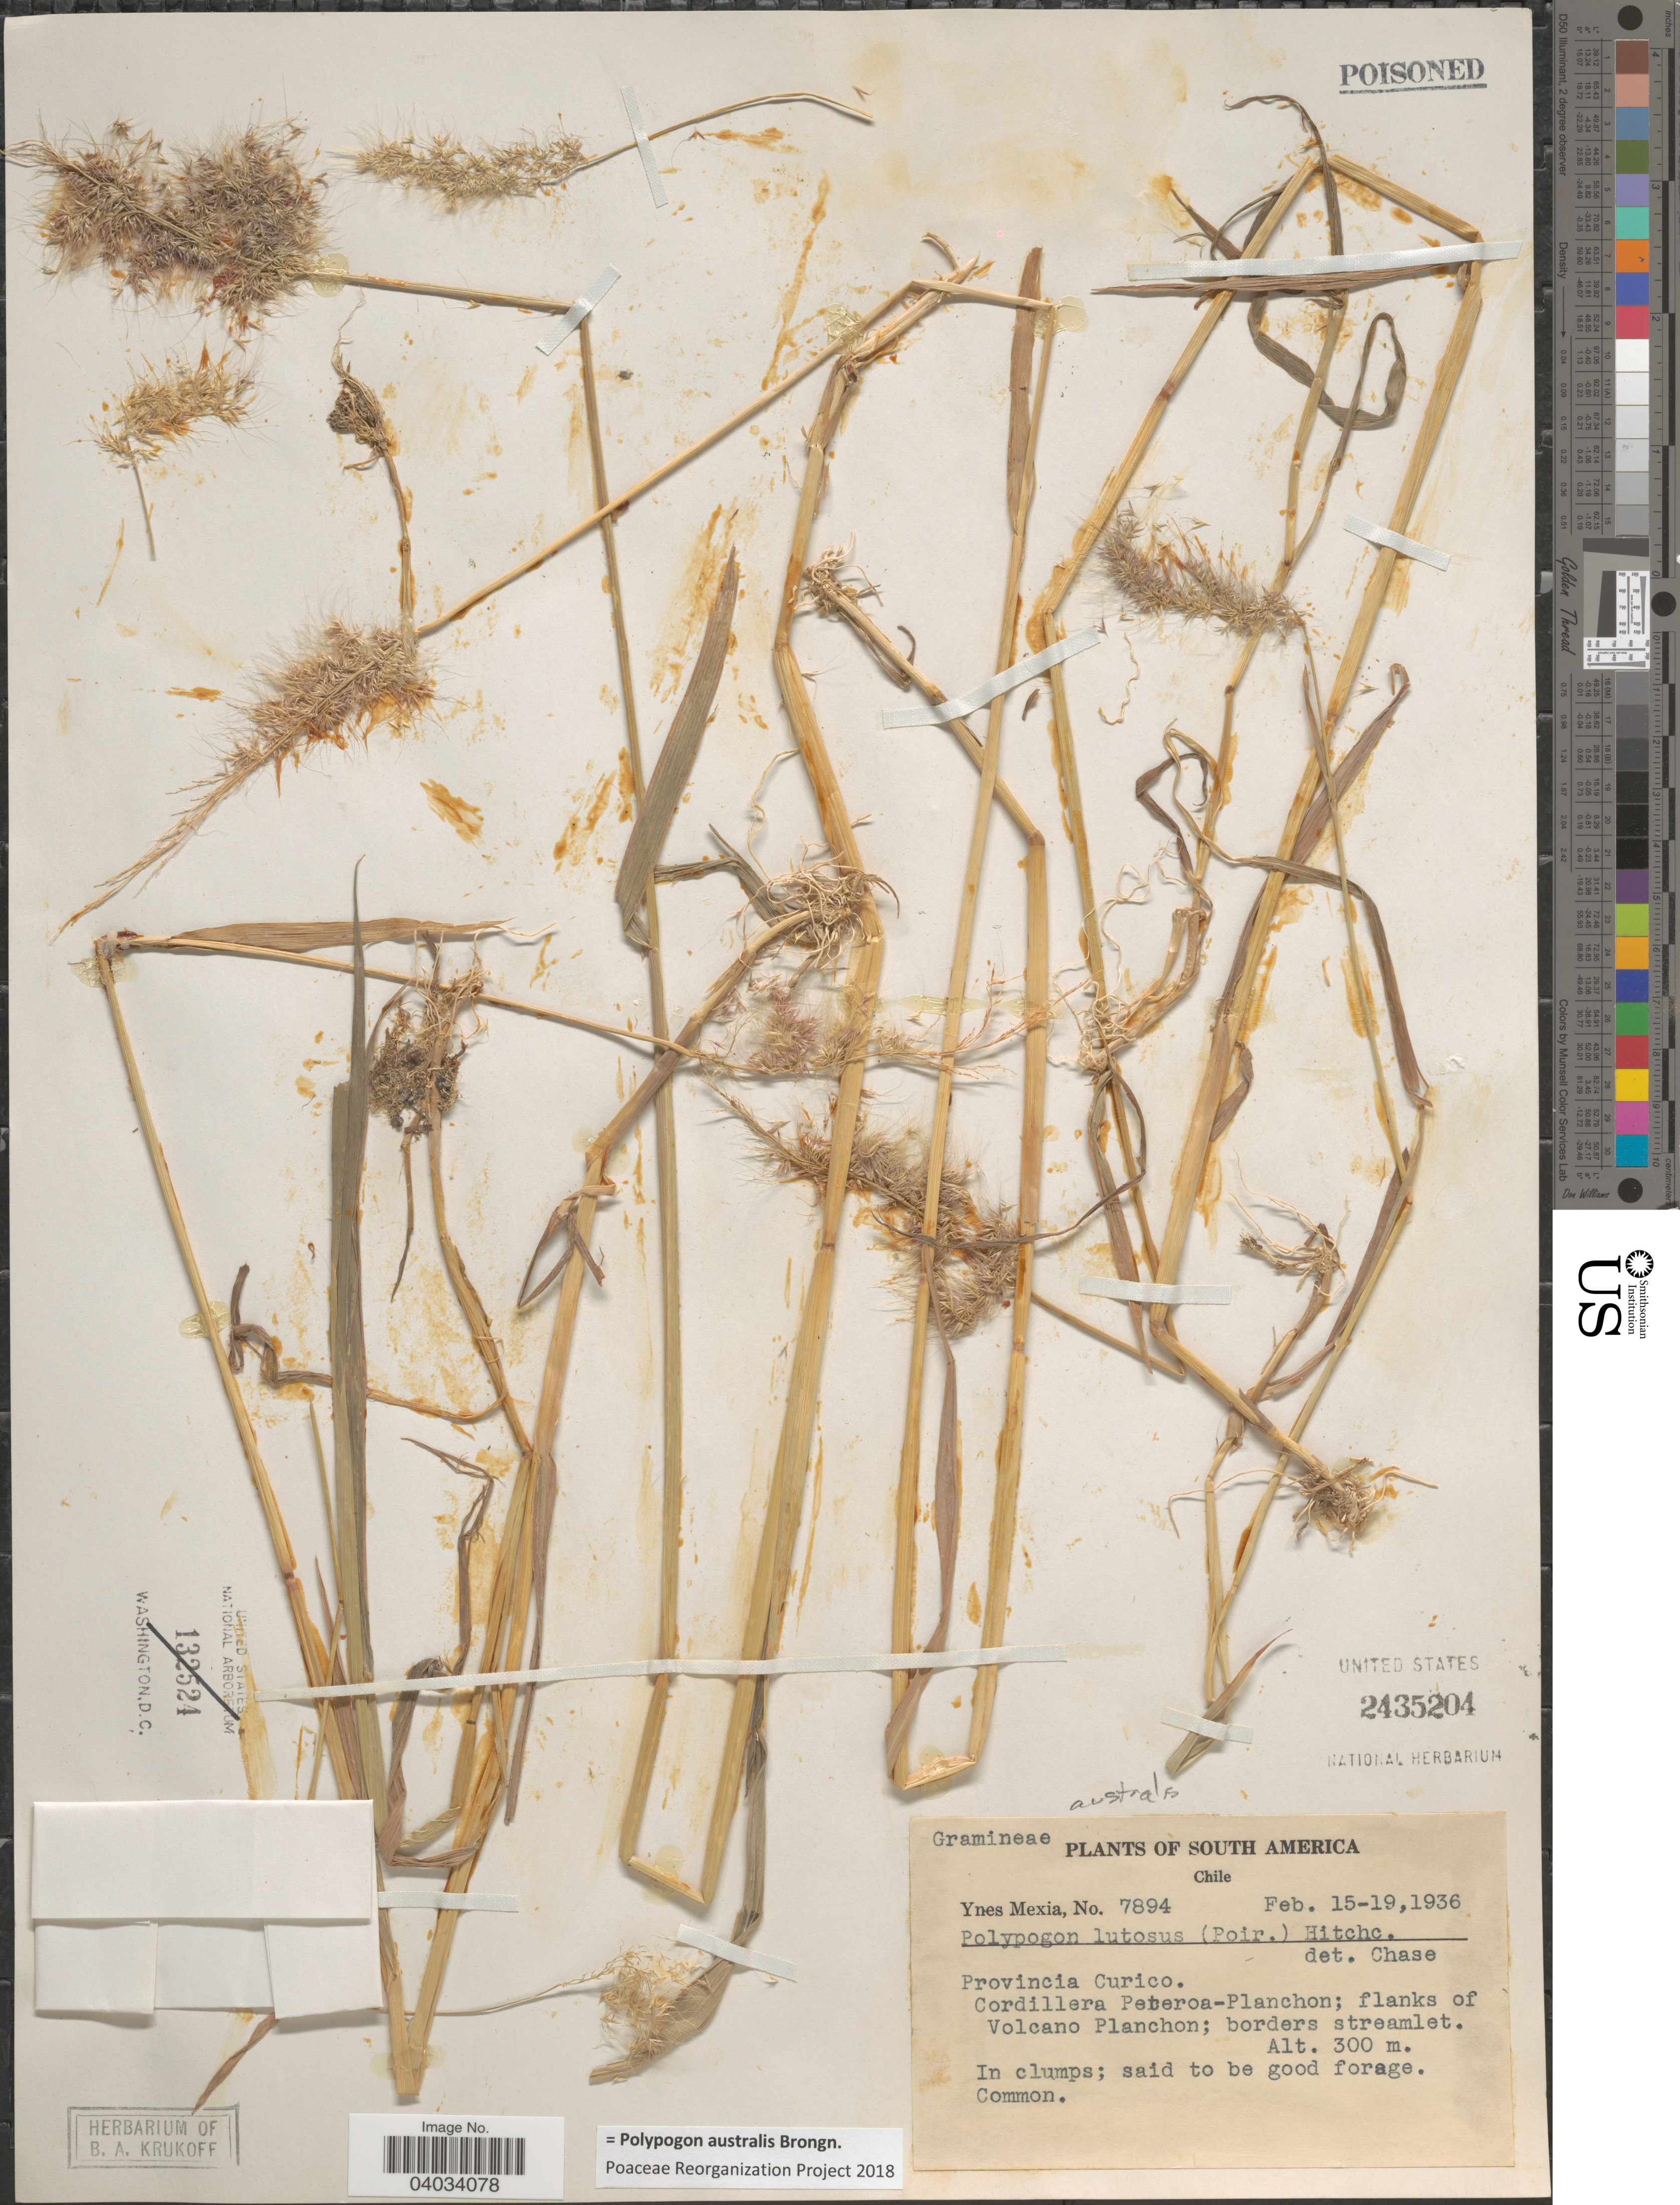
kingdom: Plantae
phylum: Tracheophyta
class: Liliopsida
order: Poales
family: Poaceae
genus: Polypogon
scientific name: Polypogon australis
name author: Brongn.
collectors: Y. Mexia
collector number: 7894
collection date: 1936-02-15/1936-02-19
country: Chile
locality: Provincia Curico. Cordillera Peteroa-Planchon; flanks of Volcano Planchon; borders streamlet.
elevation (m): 300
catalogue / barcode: US 2435204